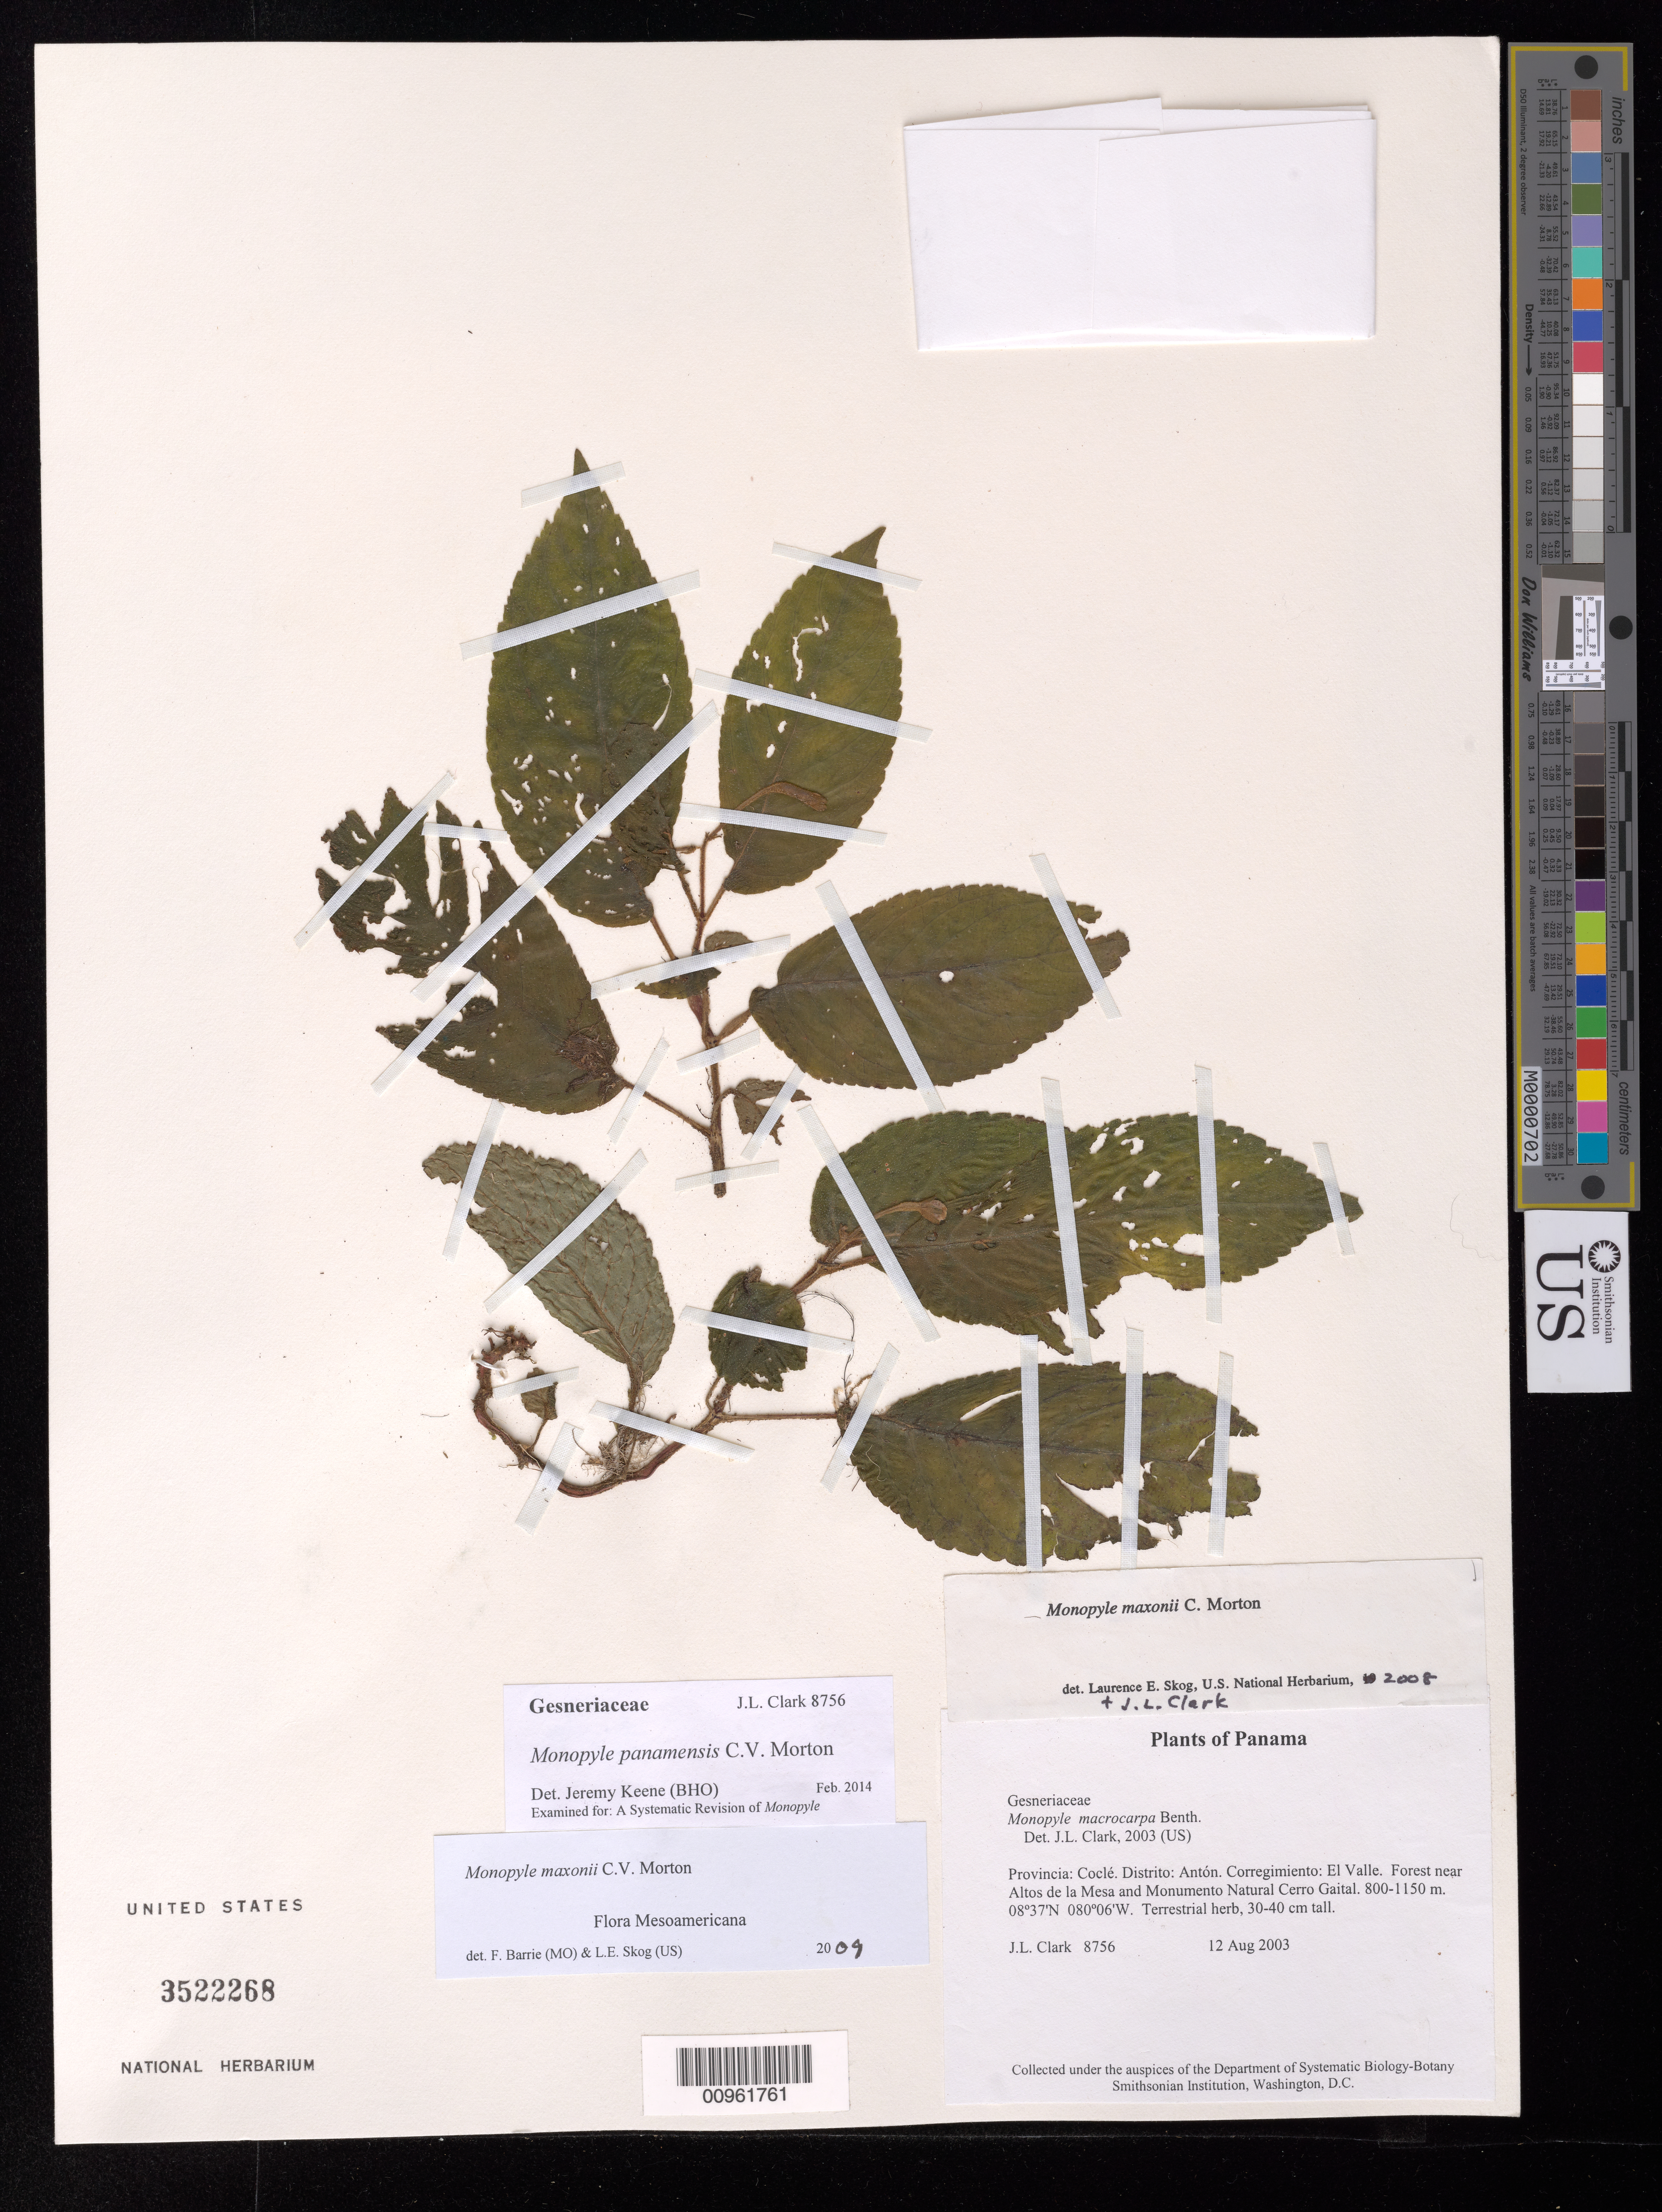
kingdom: Plantae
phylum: Tracheophyta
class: Magnoliopsida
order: Lamiales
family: Gesneriaceae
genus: Monopyle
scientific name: Monopyle panamensis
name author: C.V. Morton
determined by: Keene, J.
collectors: J. L. Clark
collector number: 8756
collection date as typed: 12 Aug 2003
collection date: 2003-08-12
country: Panama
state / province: Coclé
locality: Antón. Corregimiento: El Valle. Forest near Altos de la Mesa and Monumento Natural Cerro Gaital.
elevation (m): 800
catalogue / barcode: US 3522268